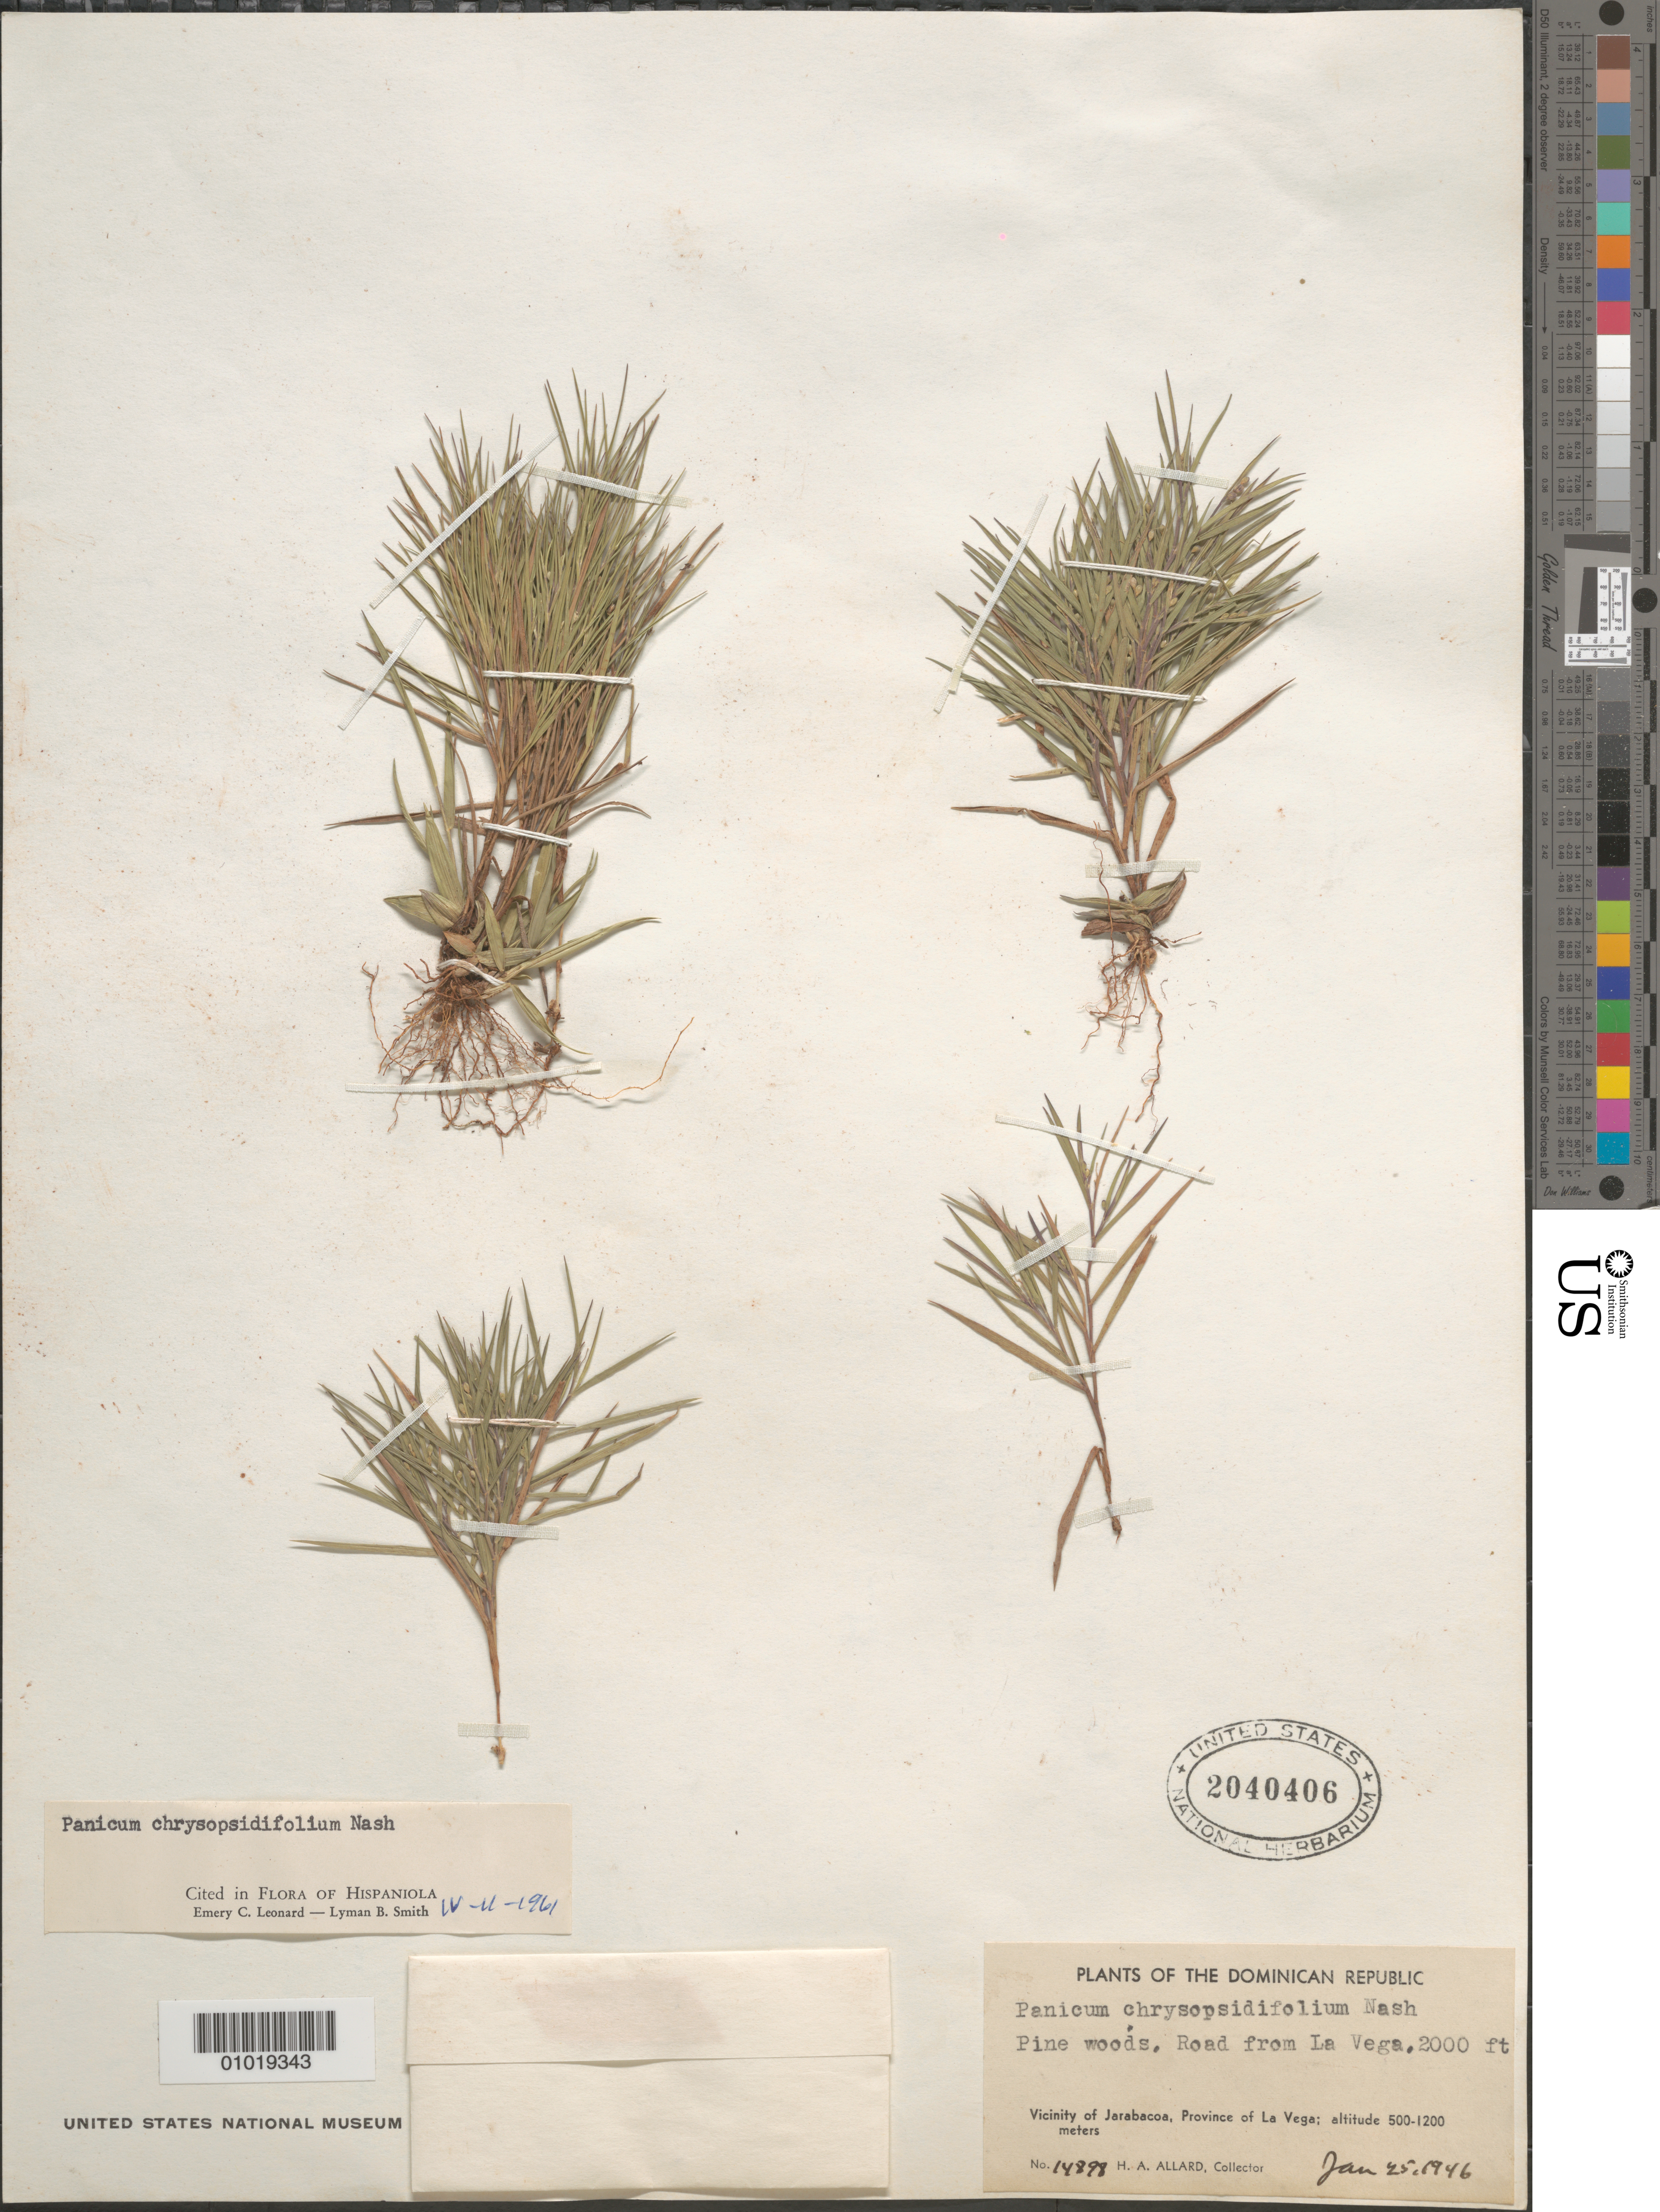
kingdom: Plantae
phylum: Tracheophyta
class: Liliopsida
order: Poales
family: Poaceae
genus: Panicum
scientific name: Panicum chrysopsidifolium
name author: Nash ex Small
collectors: H. A. Allard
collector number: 14898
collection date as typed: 25 Jan 1946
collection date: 1946-01-25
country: Dominican Republic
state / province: La Vega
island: Hispaniola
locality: Vic. of Jarabacoa, pine woods, rd from La Vega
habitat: near airport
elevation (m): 610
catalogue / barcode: US 2040406